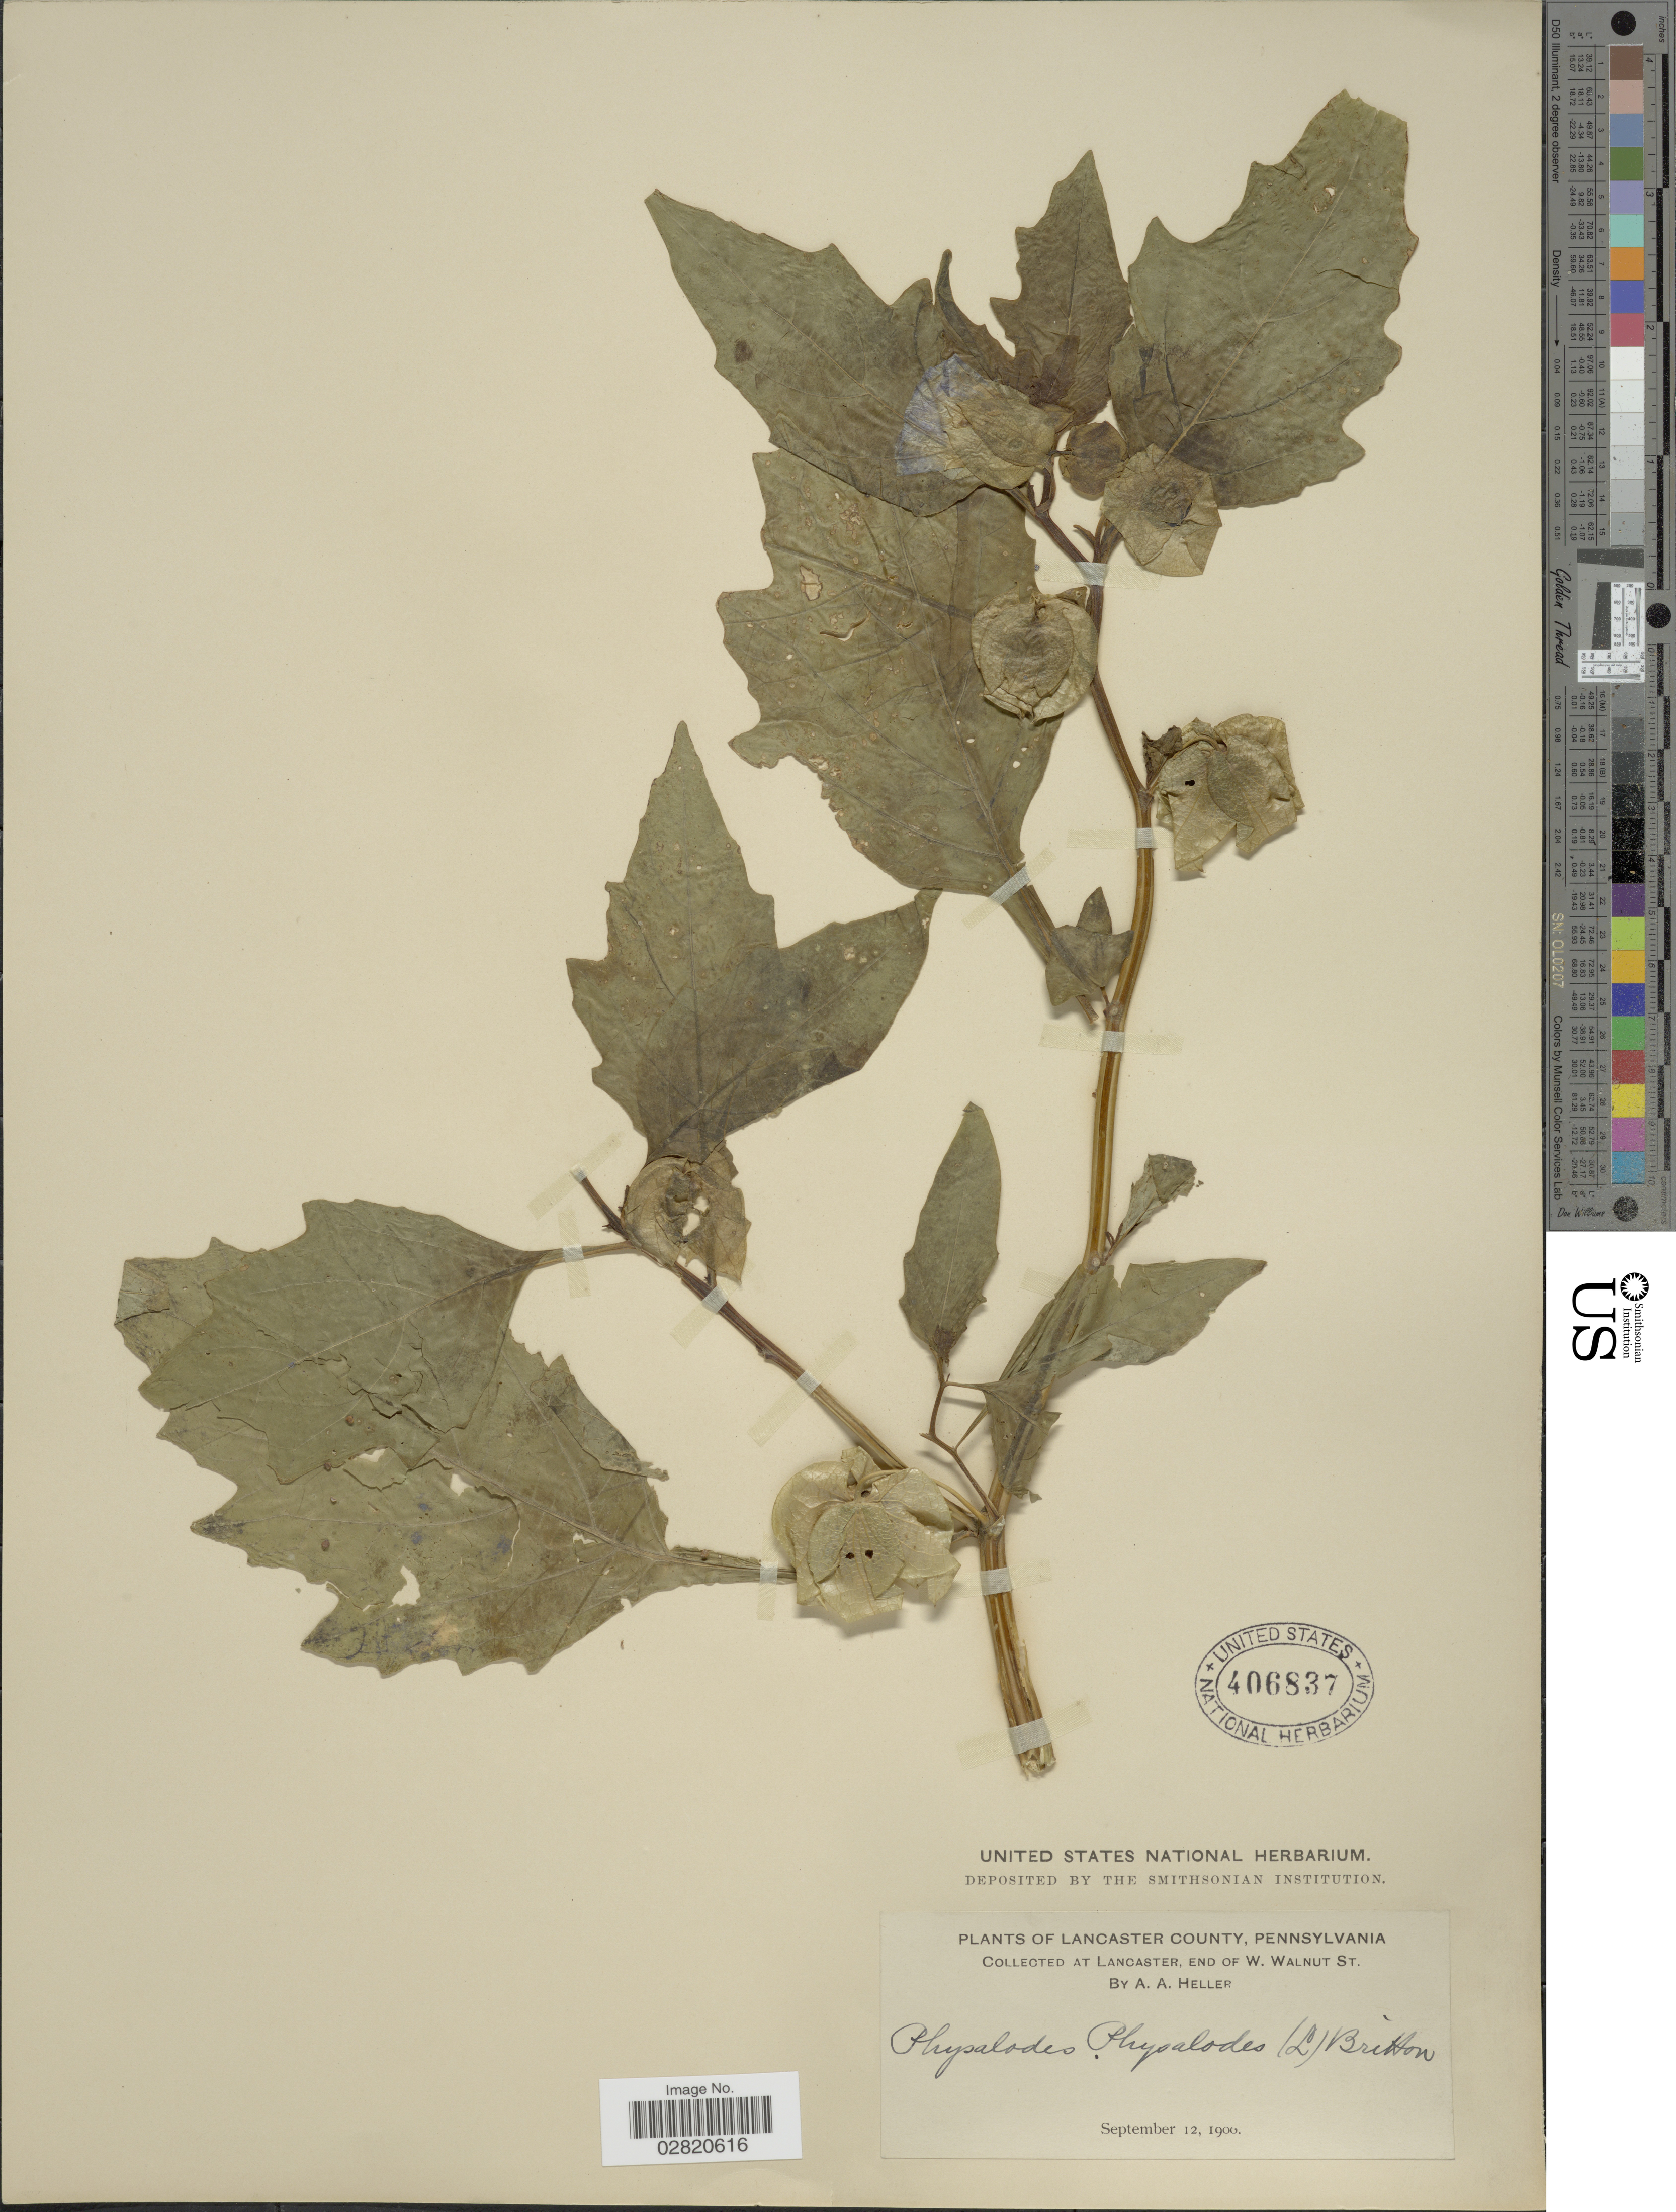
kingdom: Plantae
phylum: Tracheophyta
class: Magnoliopsida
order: Solanales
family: Solanaceae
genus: Nicandra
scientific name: Nicandra physalodes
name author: (L.) Gaertn.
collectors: A. A. Heller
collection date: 1900-09-12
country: United States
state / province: Pennsylvania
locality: Lancaster County. At Lancaster, end of W. Walnut St.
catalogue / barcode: US 406837